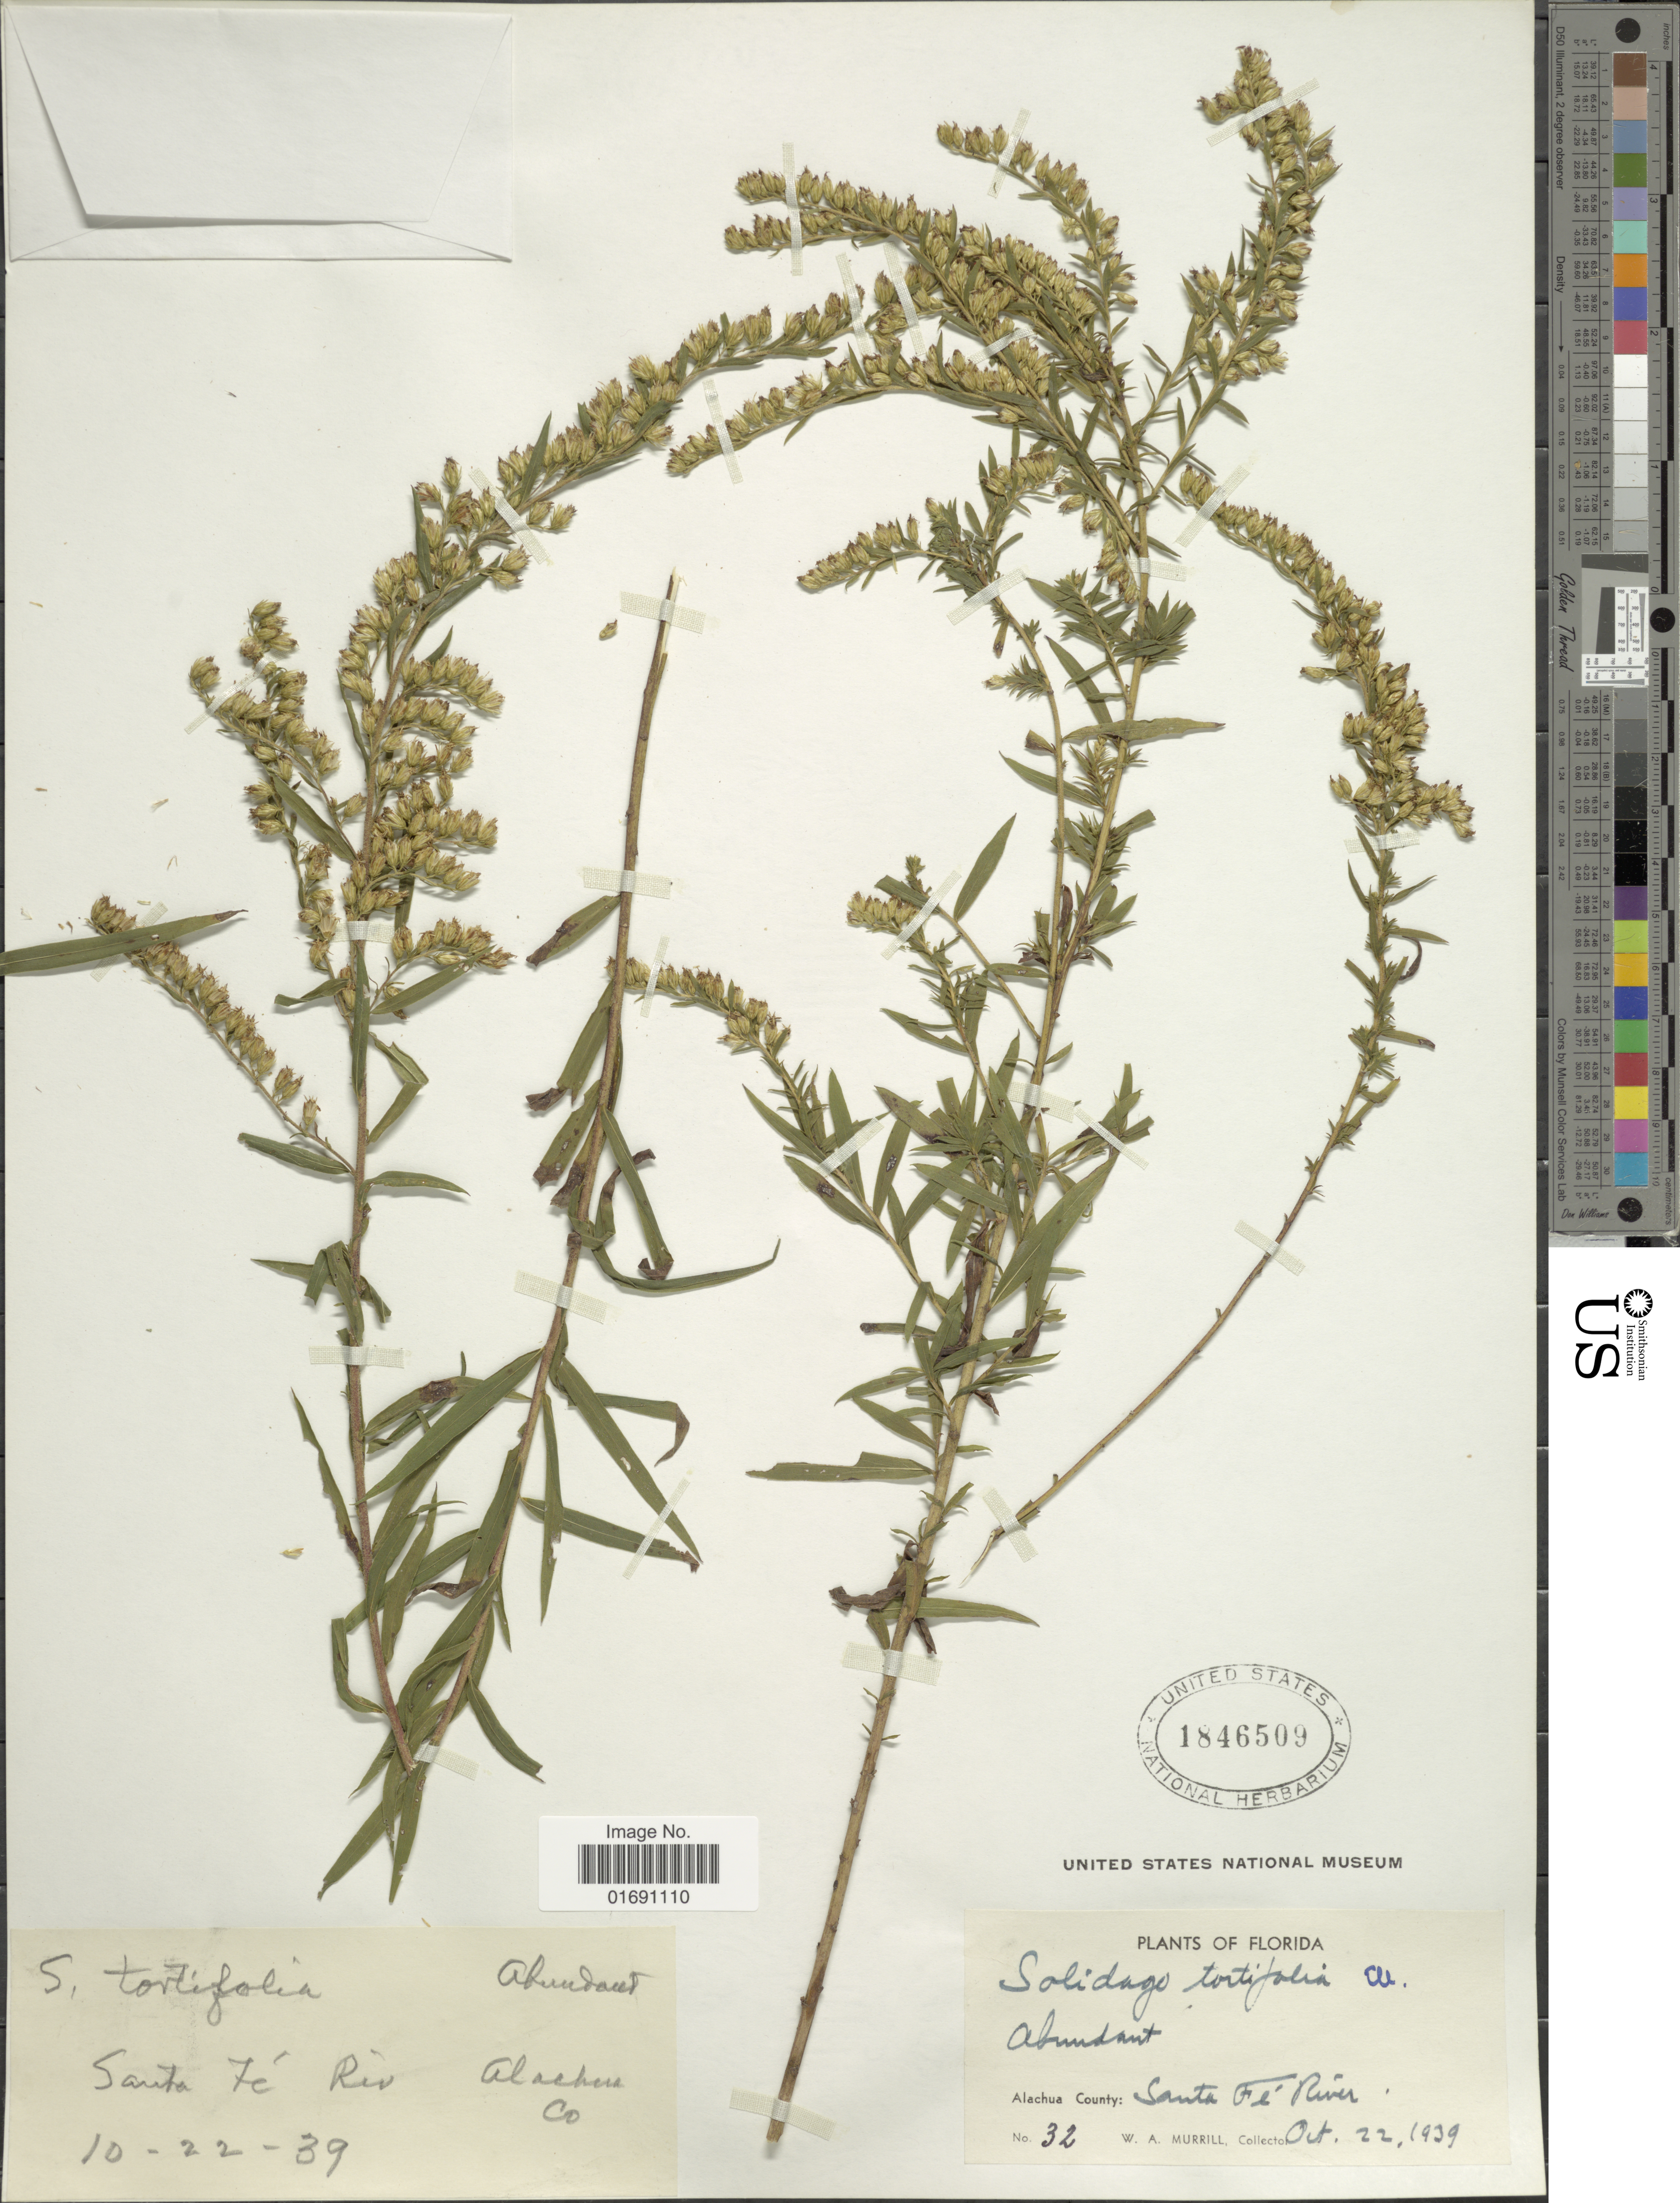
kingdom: Plantae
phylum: Tracheophyta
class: Magnoliopsida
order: Asterales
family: Asteraceae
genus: Solidago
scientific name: Solidago tortifolia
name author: Elliott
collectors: W. A. Murrill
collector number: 32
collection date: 1939-10-22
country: United States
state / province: Florida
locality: Abundant, Alachua County: Santa Fé River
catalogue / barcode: US 1846509